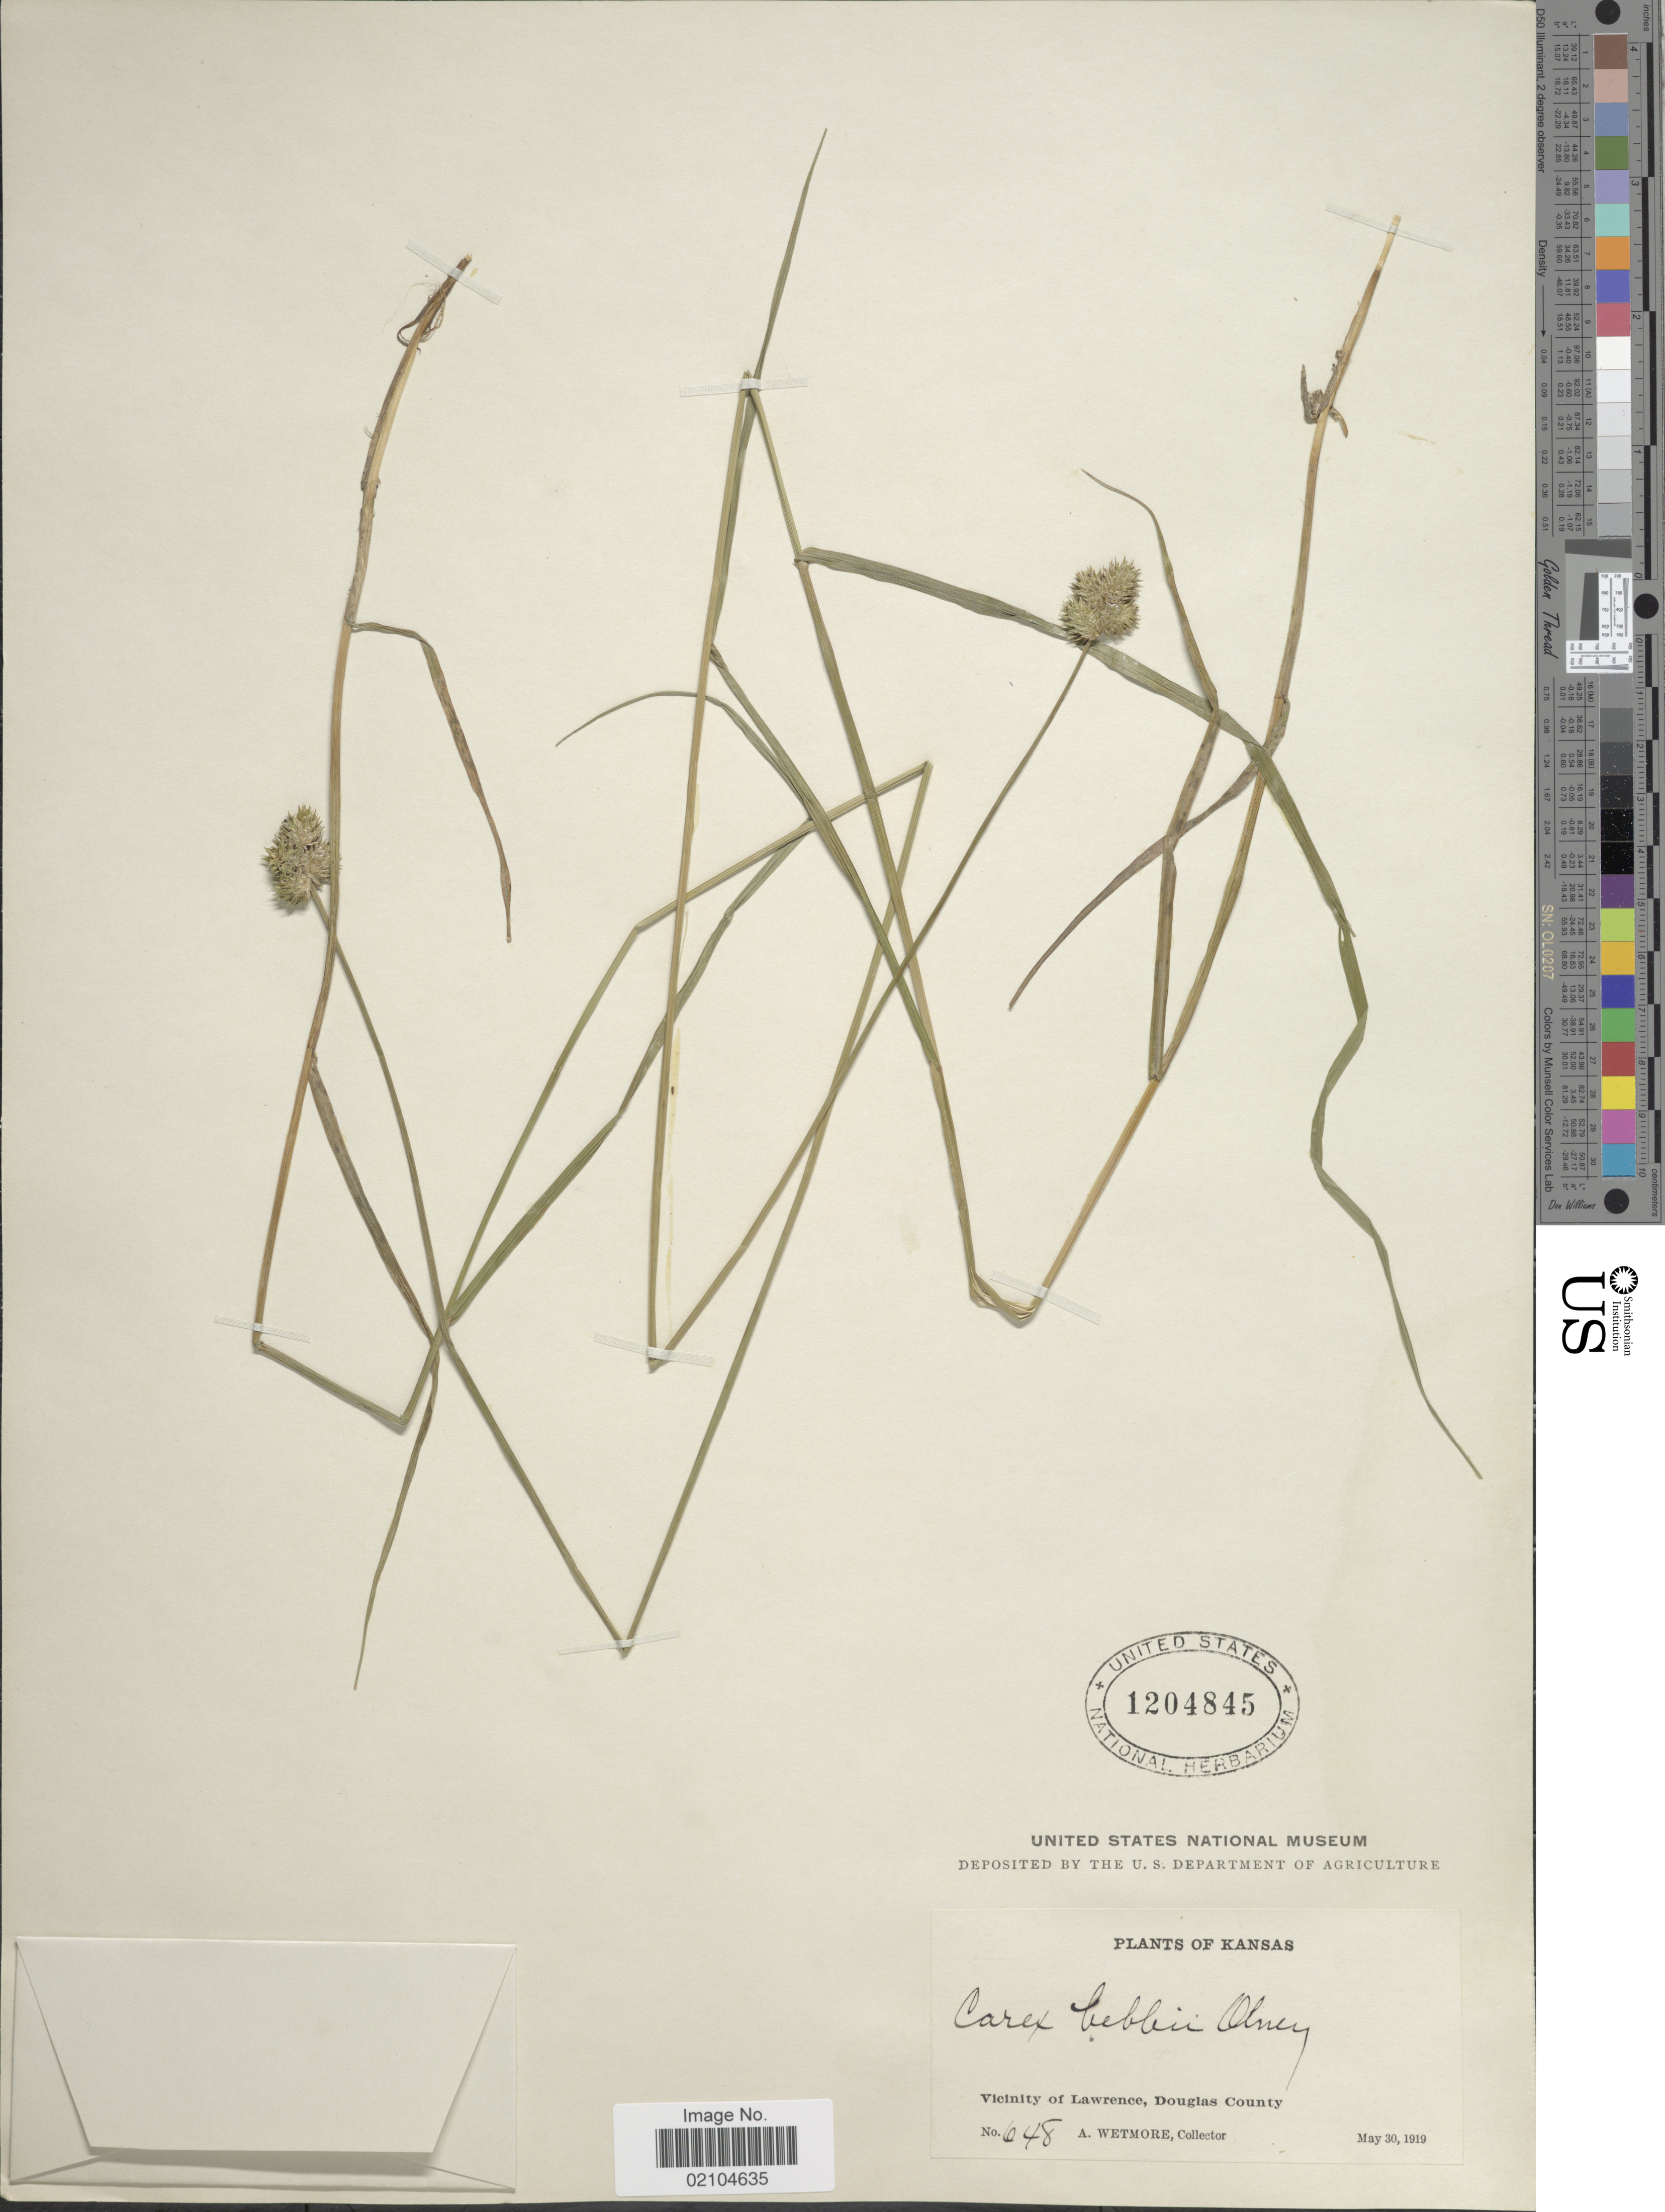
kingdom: Plantae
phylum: Tracheophyta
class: Liliopsida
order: Poales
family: Cyperaceae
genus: Carex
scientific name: Carex bebbii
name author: (L.H. Bailey) Olney ex Fernald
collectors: A. Wetmore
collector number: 648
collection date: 1919-05-30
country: United States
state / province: Kansas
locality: Vicinity of Lawrence, Douglas County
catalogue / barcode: US 1204845